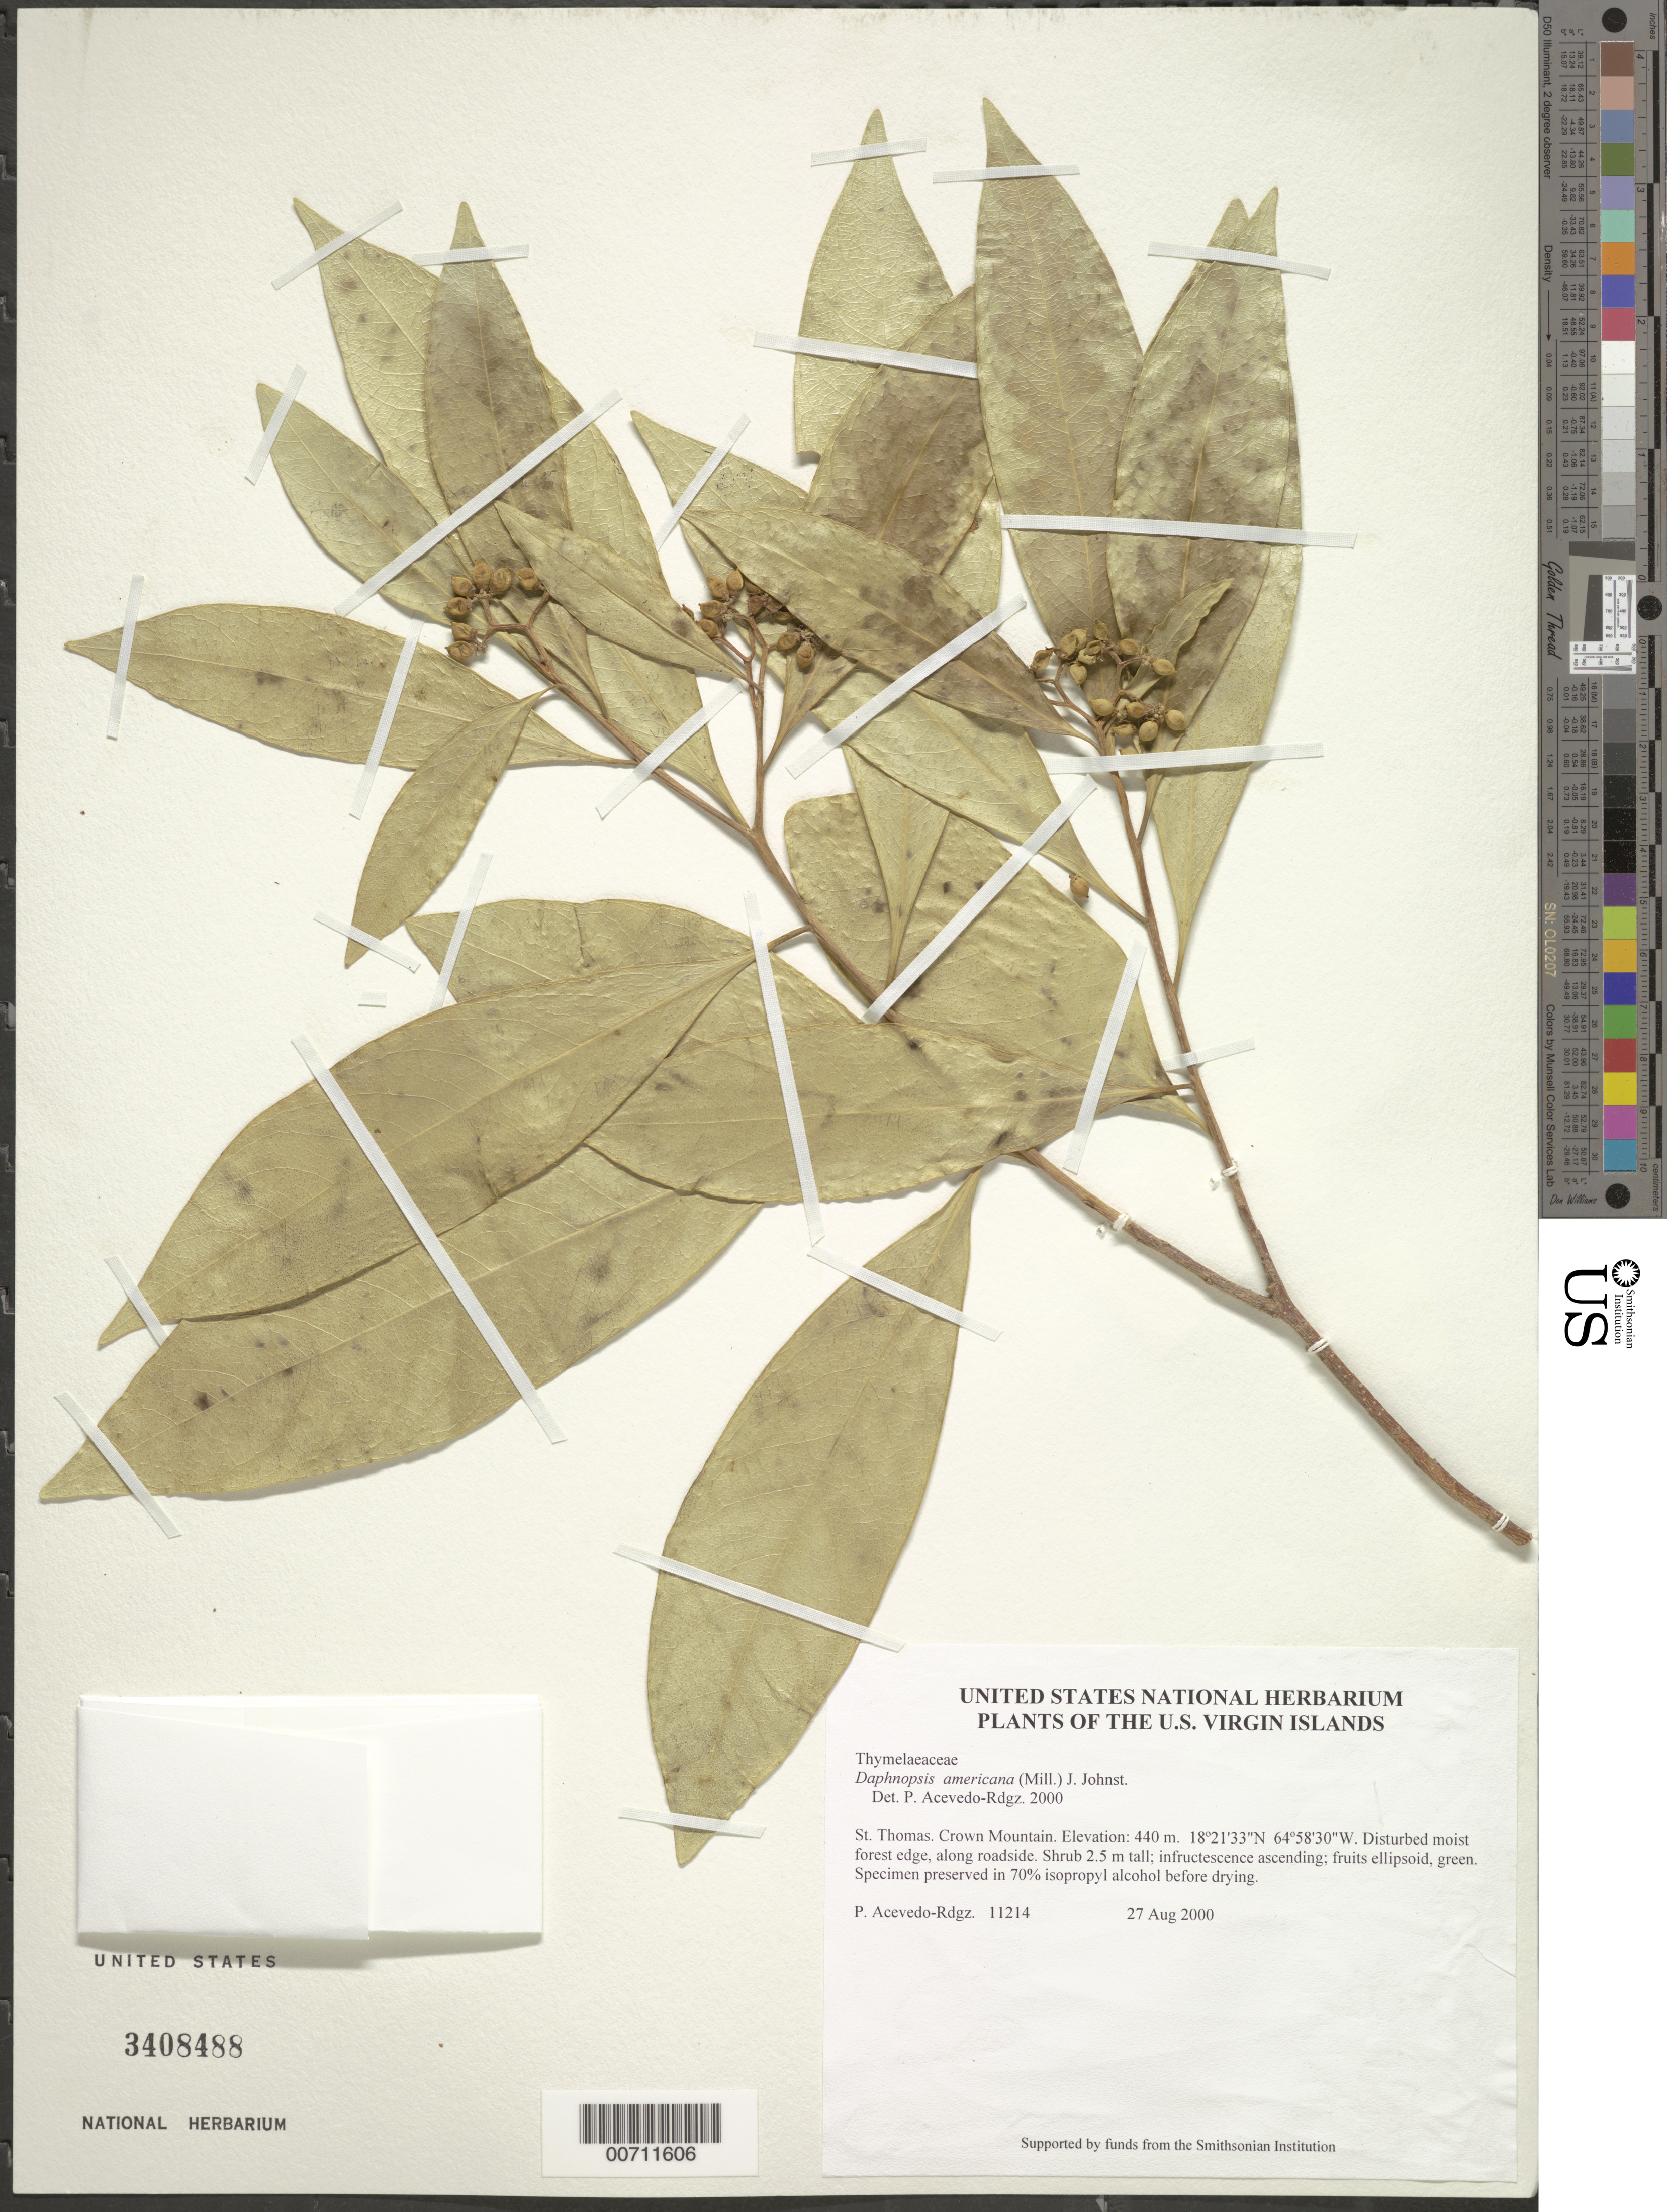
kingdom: Plantae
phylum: Tracheophyta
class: Magnoliopsida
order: Malvales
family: Thymelaeaceae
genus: Daphnopsis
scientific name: Daphnopsis americana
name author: (Mill.) J.R. Johnst.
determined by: Acevedo-Rodríguez, P., (BOT), Smithsonian Institution - National Museum of Natural History (UNITED STATES)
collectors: P. Acevedo-Rodr.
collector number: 11214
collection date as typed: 27 Aug 2000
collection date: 2000-08-27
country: U.S. Virgin Islands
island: St. Thomas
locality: Crown Mountain.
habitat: Disturbed moist forest edge, along roadside.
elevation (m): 440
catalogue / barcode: US 3408488